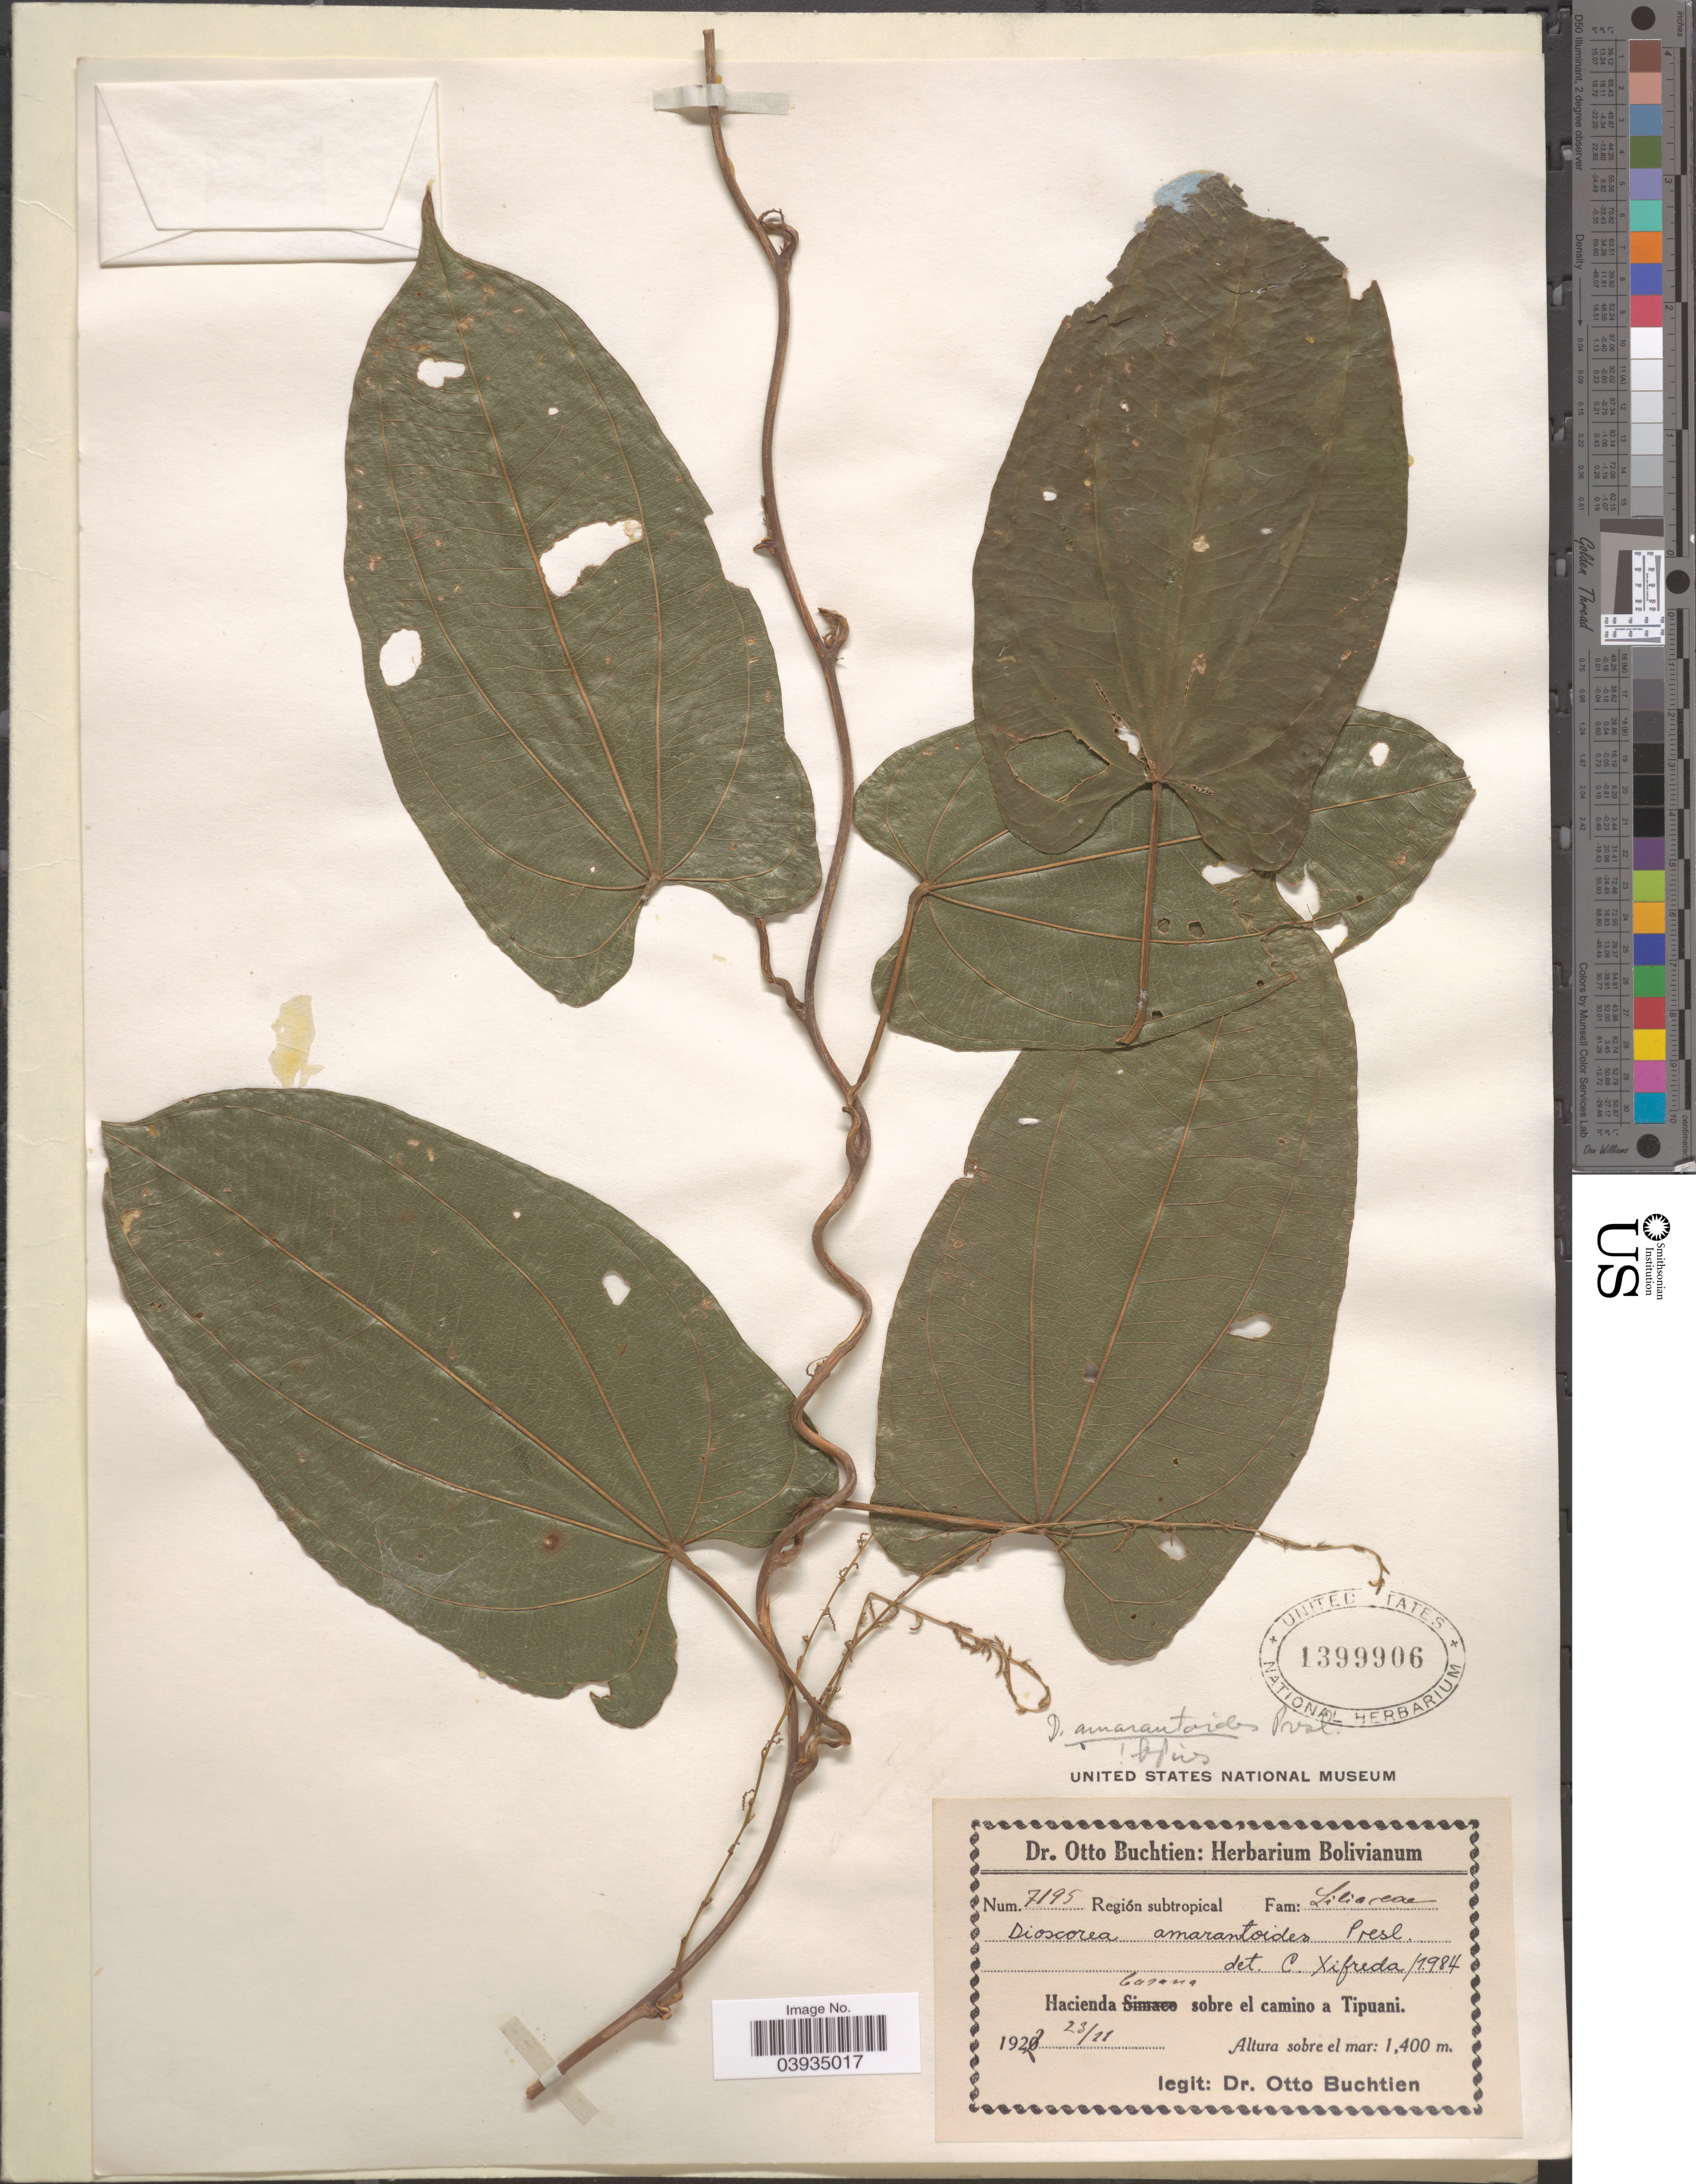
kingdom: Plantae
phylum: Tracheophyta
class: Liliopsida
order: Dioscoreales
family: Dioscoreaceae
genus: Dioscorea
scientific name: Dioscorea amaranthoides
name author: C. Presl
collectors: O. Buchtien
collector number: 7195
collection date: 1922-11-23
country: Bolivia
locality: Hacienda Carana sobre el camino a Tipuani.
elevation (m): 1400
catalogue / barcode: US 1399906